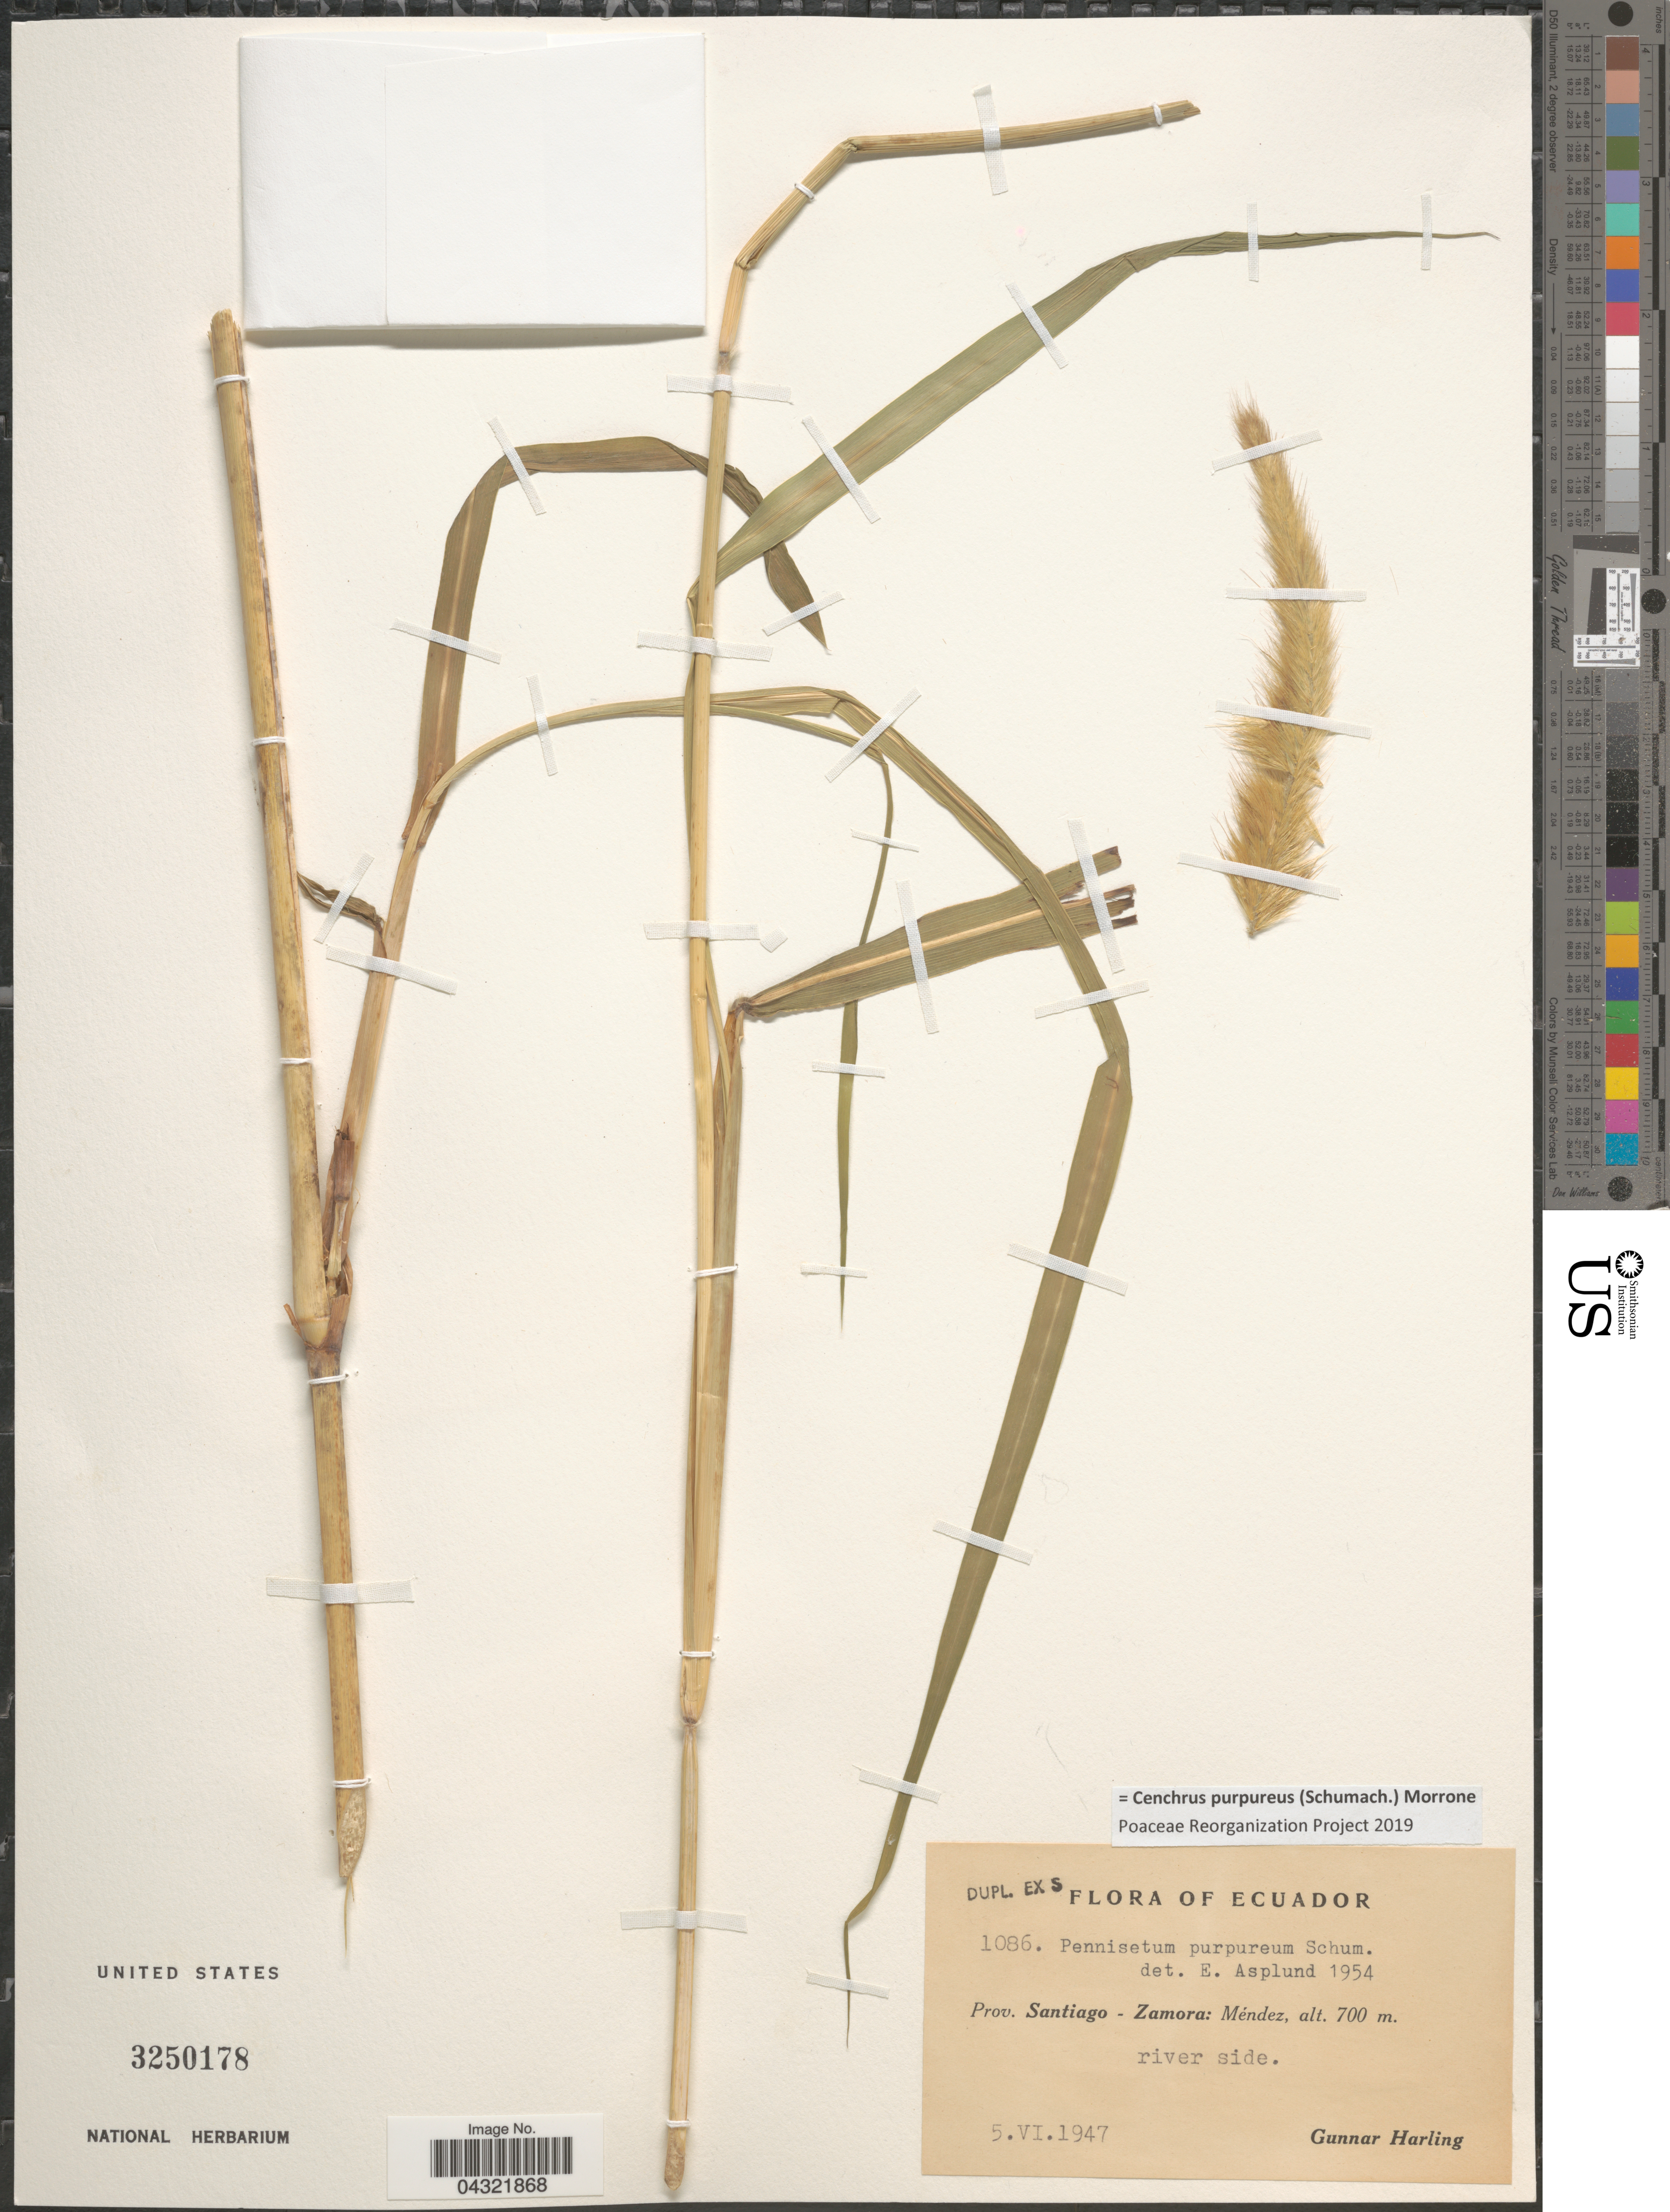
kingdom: Plantae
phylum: Tracheophyta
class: Liliopsida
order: Poales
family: Poaceae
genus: Cenchrus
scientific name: Cenchrus purpureus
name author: (Schumach.) Morrone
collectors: G. Harling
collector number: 1086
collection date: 1947-06-05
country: Ecuador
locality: Prov. Santiago-Zamora: Méndez, river side.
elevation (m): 700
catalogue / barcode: US 3250178